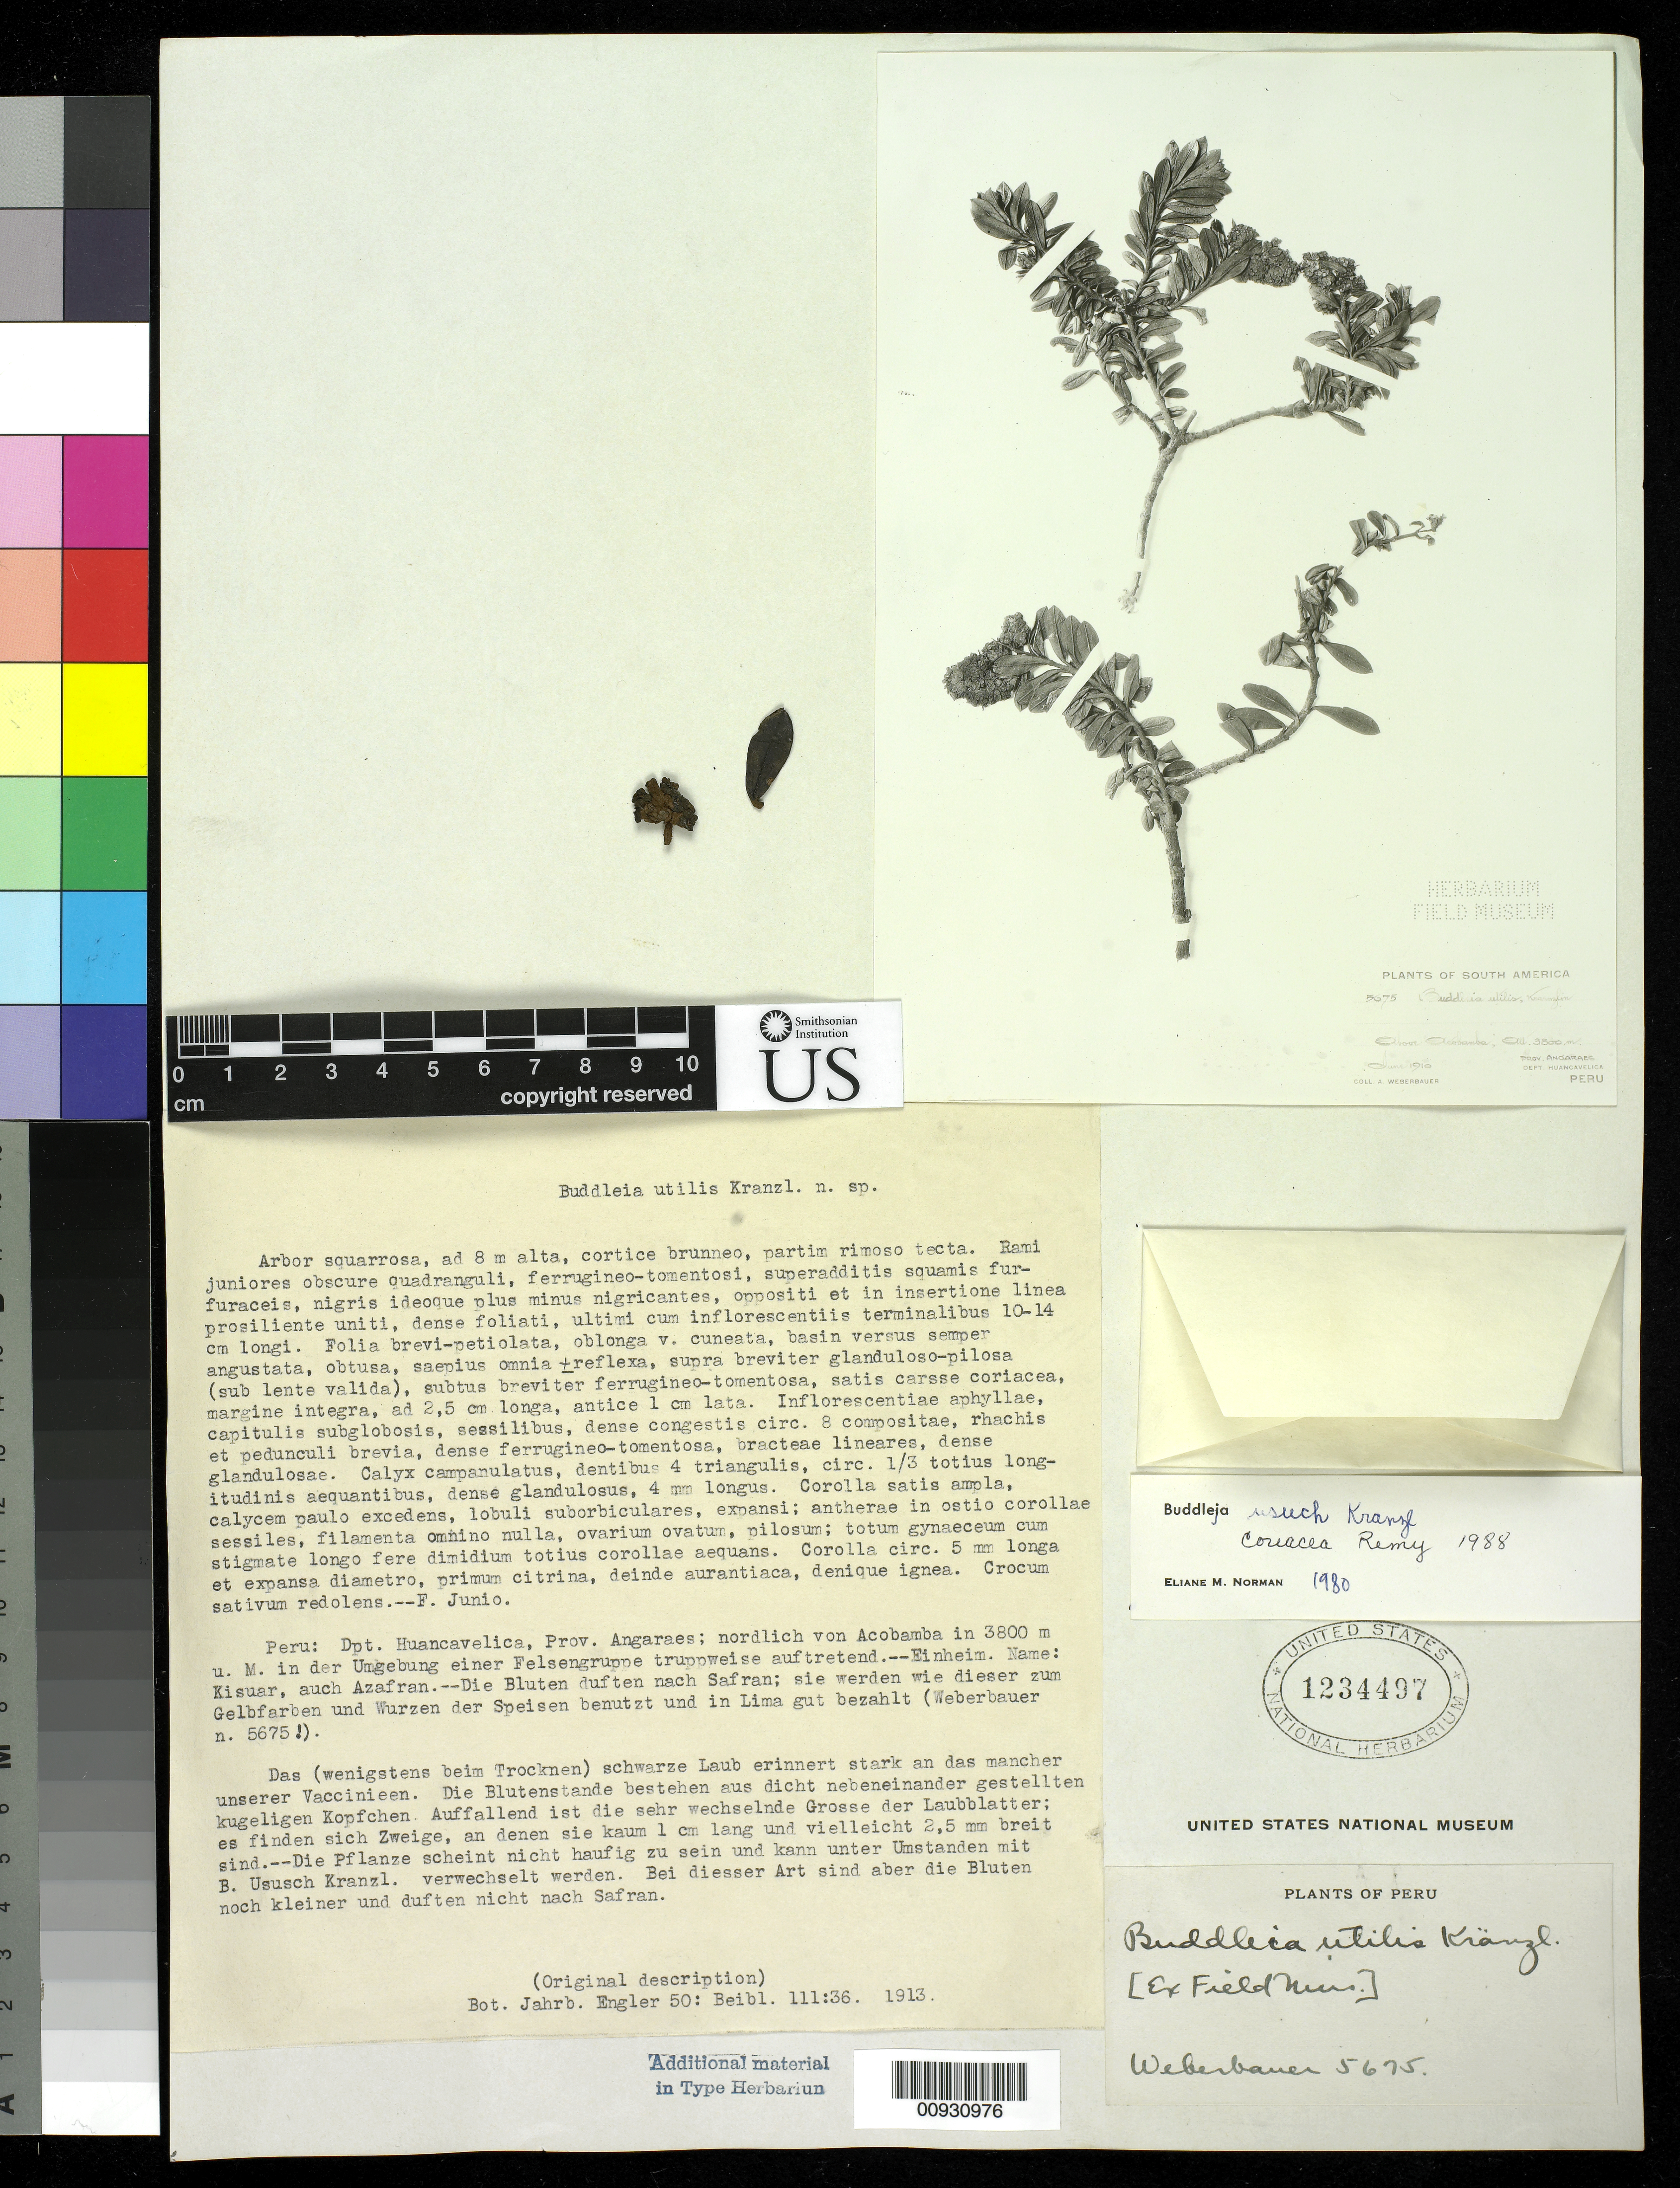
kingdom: Plantae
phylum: Tracheophyta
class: Magnoliopsida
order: Lamiales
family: Scrophulariaceae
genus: Buddleja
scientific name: Buddleja utilis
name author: Kraenzl.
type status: Isotype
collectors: A. Weberbauer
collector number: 5675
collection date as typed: Jun 1910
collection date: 1910-06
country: Peru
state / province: Huancavelica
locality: Angaraes. Acobamba.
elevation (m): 3800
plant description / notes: Photograph and fragmentary material of type specimen ex herb. F.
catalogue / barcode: US 1234497